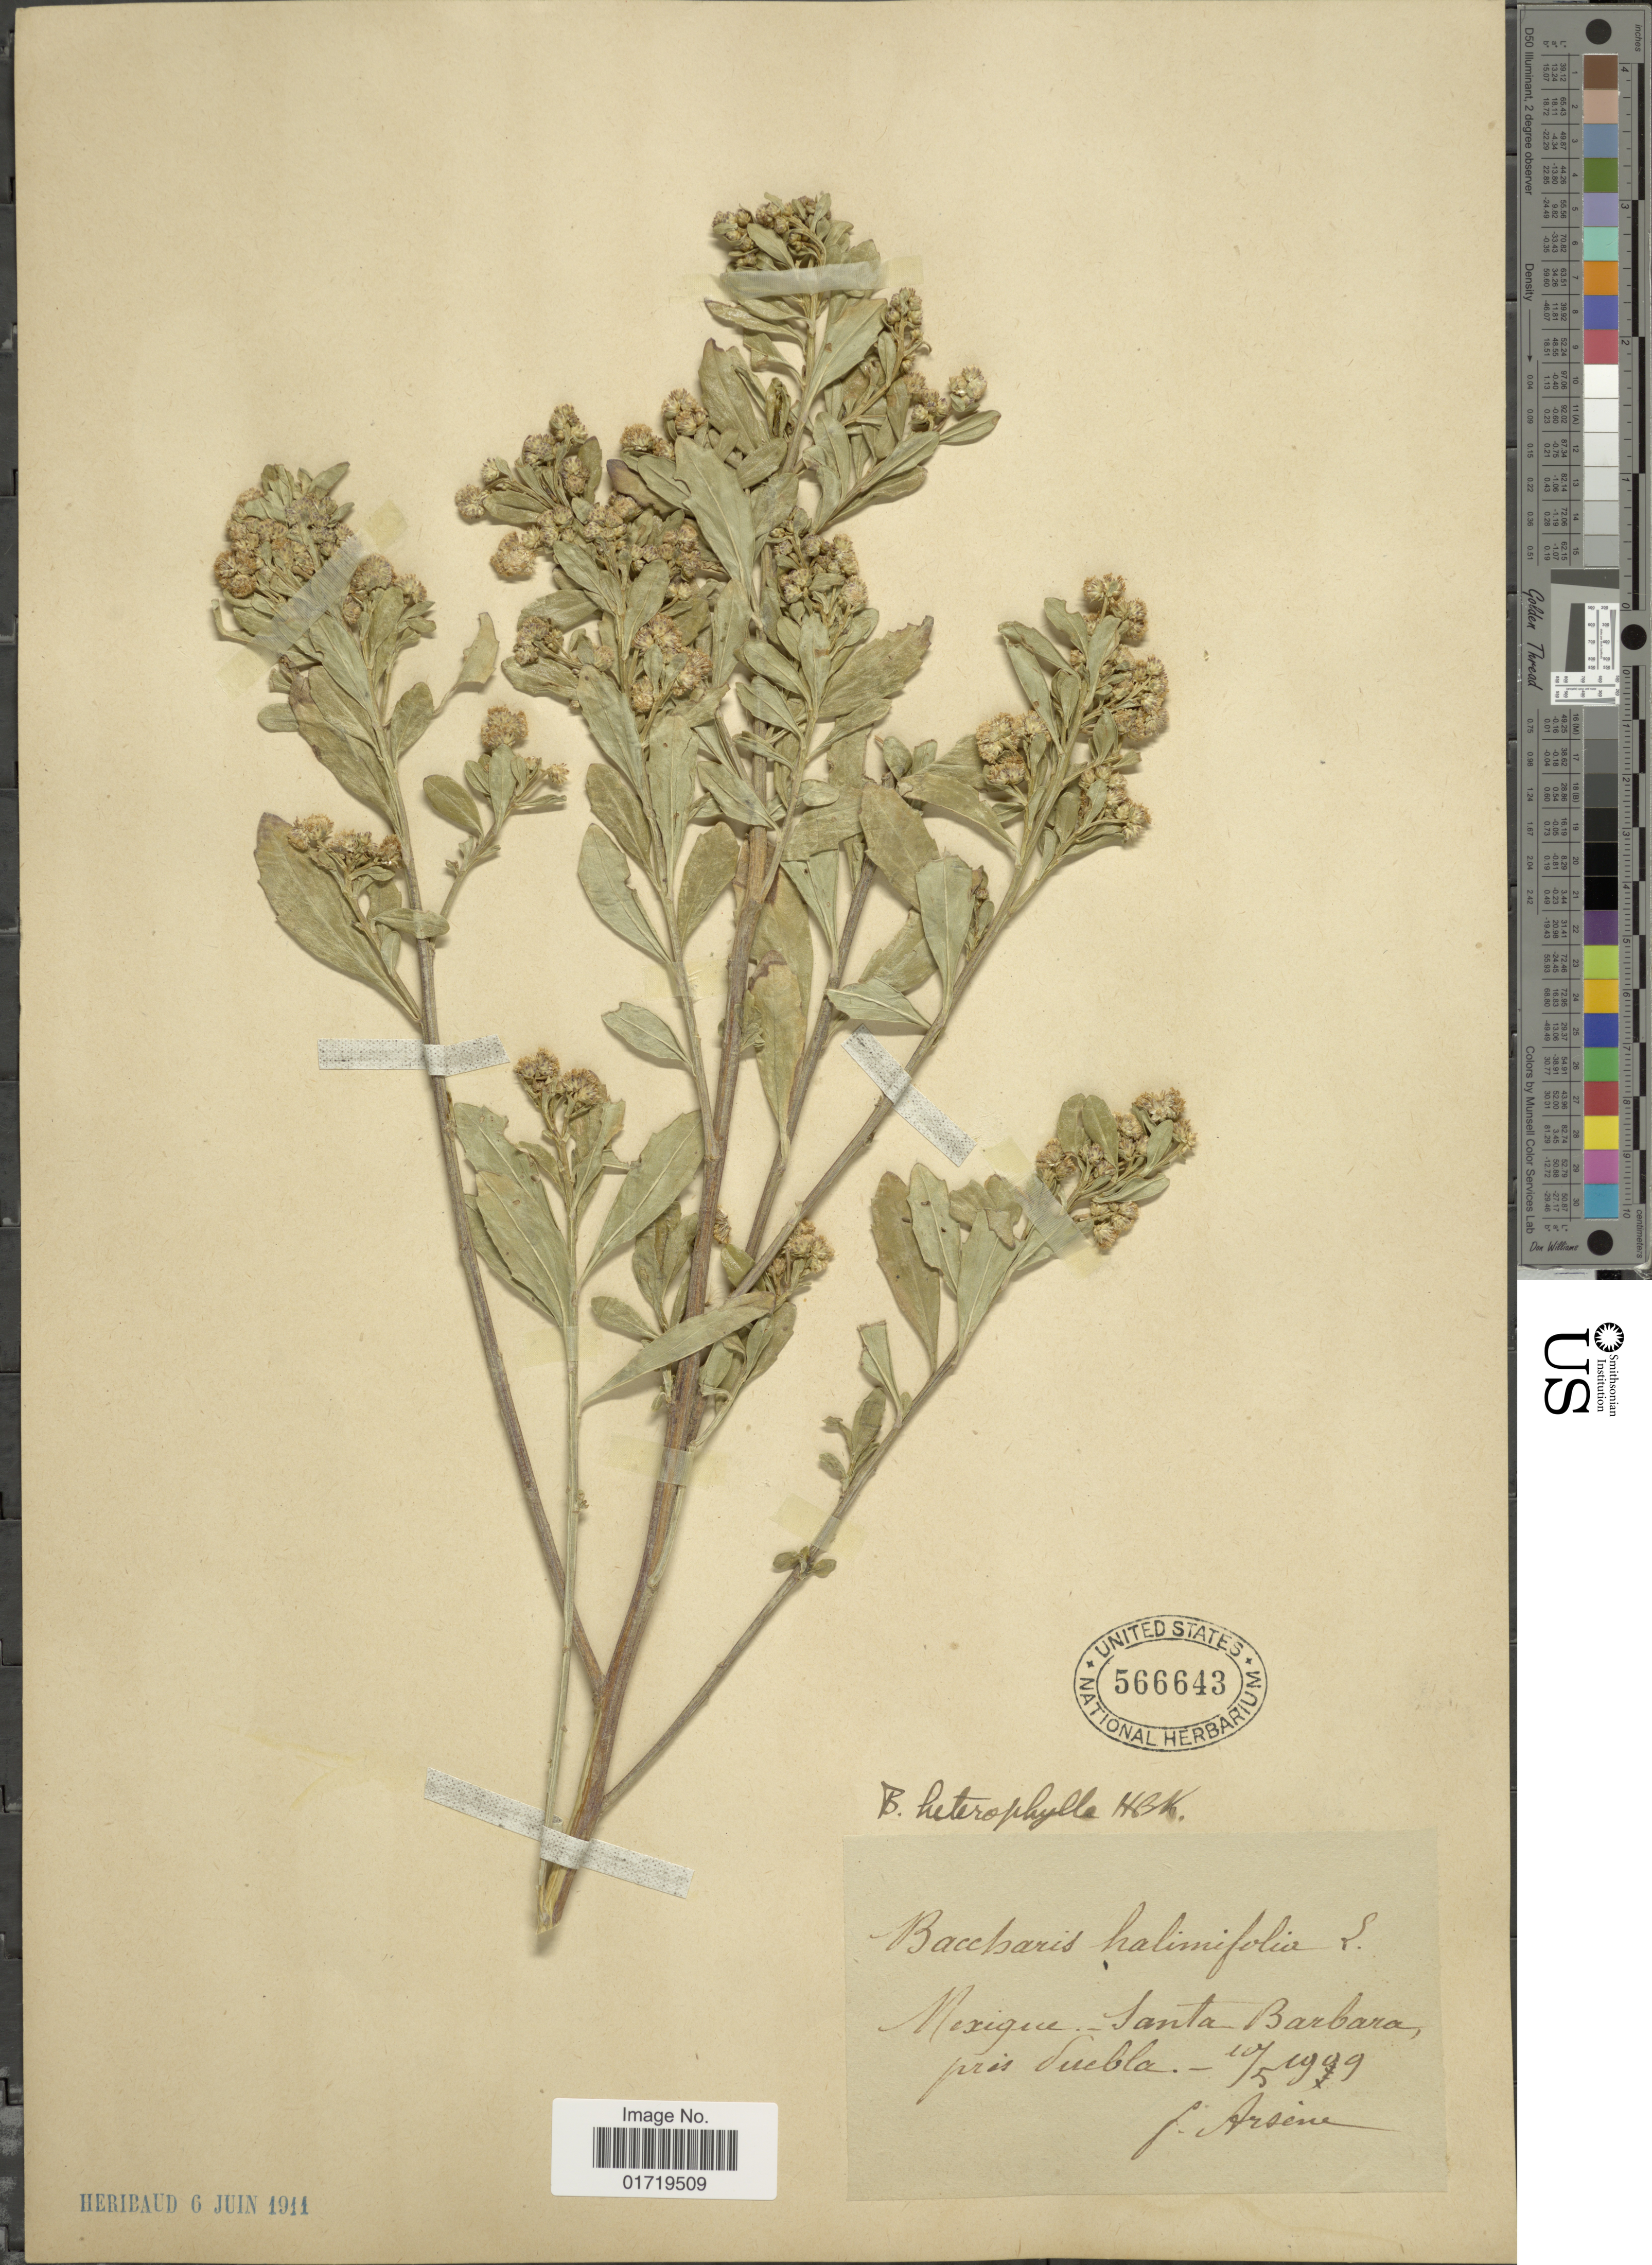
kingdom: Plantae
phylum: Tracheophyta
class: Magnoliopsida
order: Asterales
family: Asteraceae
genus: Baccharis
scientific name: Baccharis heterophylla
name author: Kunth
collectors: F. Arsène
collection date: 1909-05-10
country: Mexico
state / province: Puebla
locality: Santa Barbara, pres Puebla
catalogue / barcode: US 566643